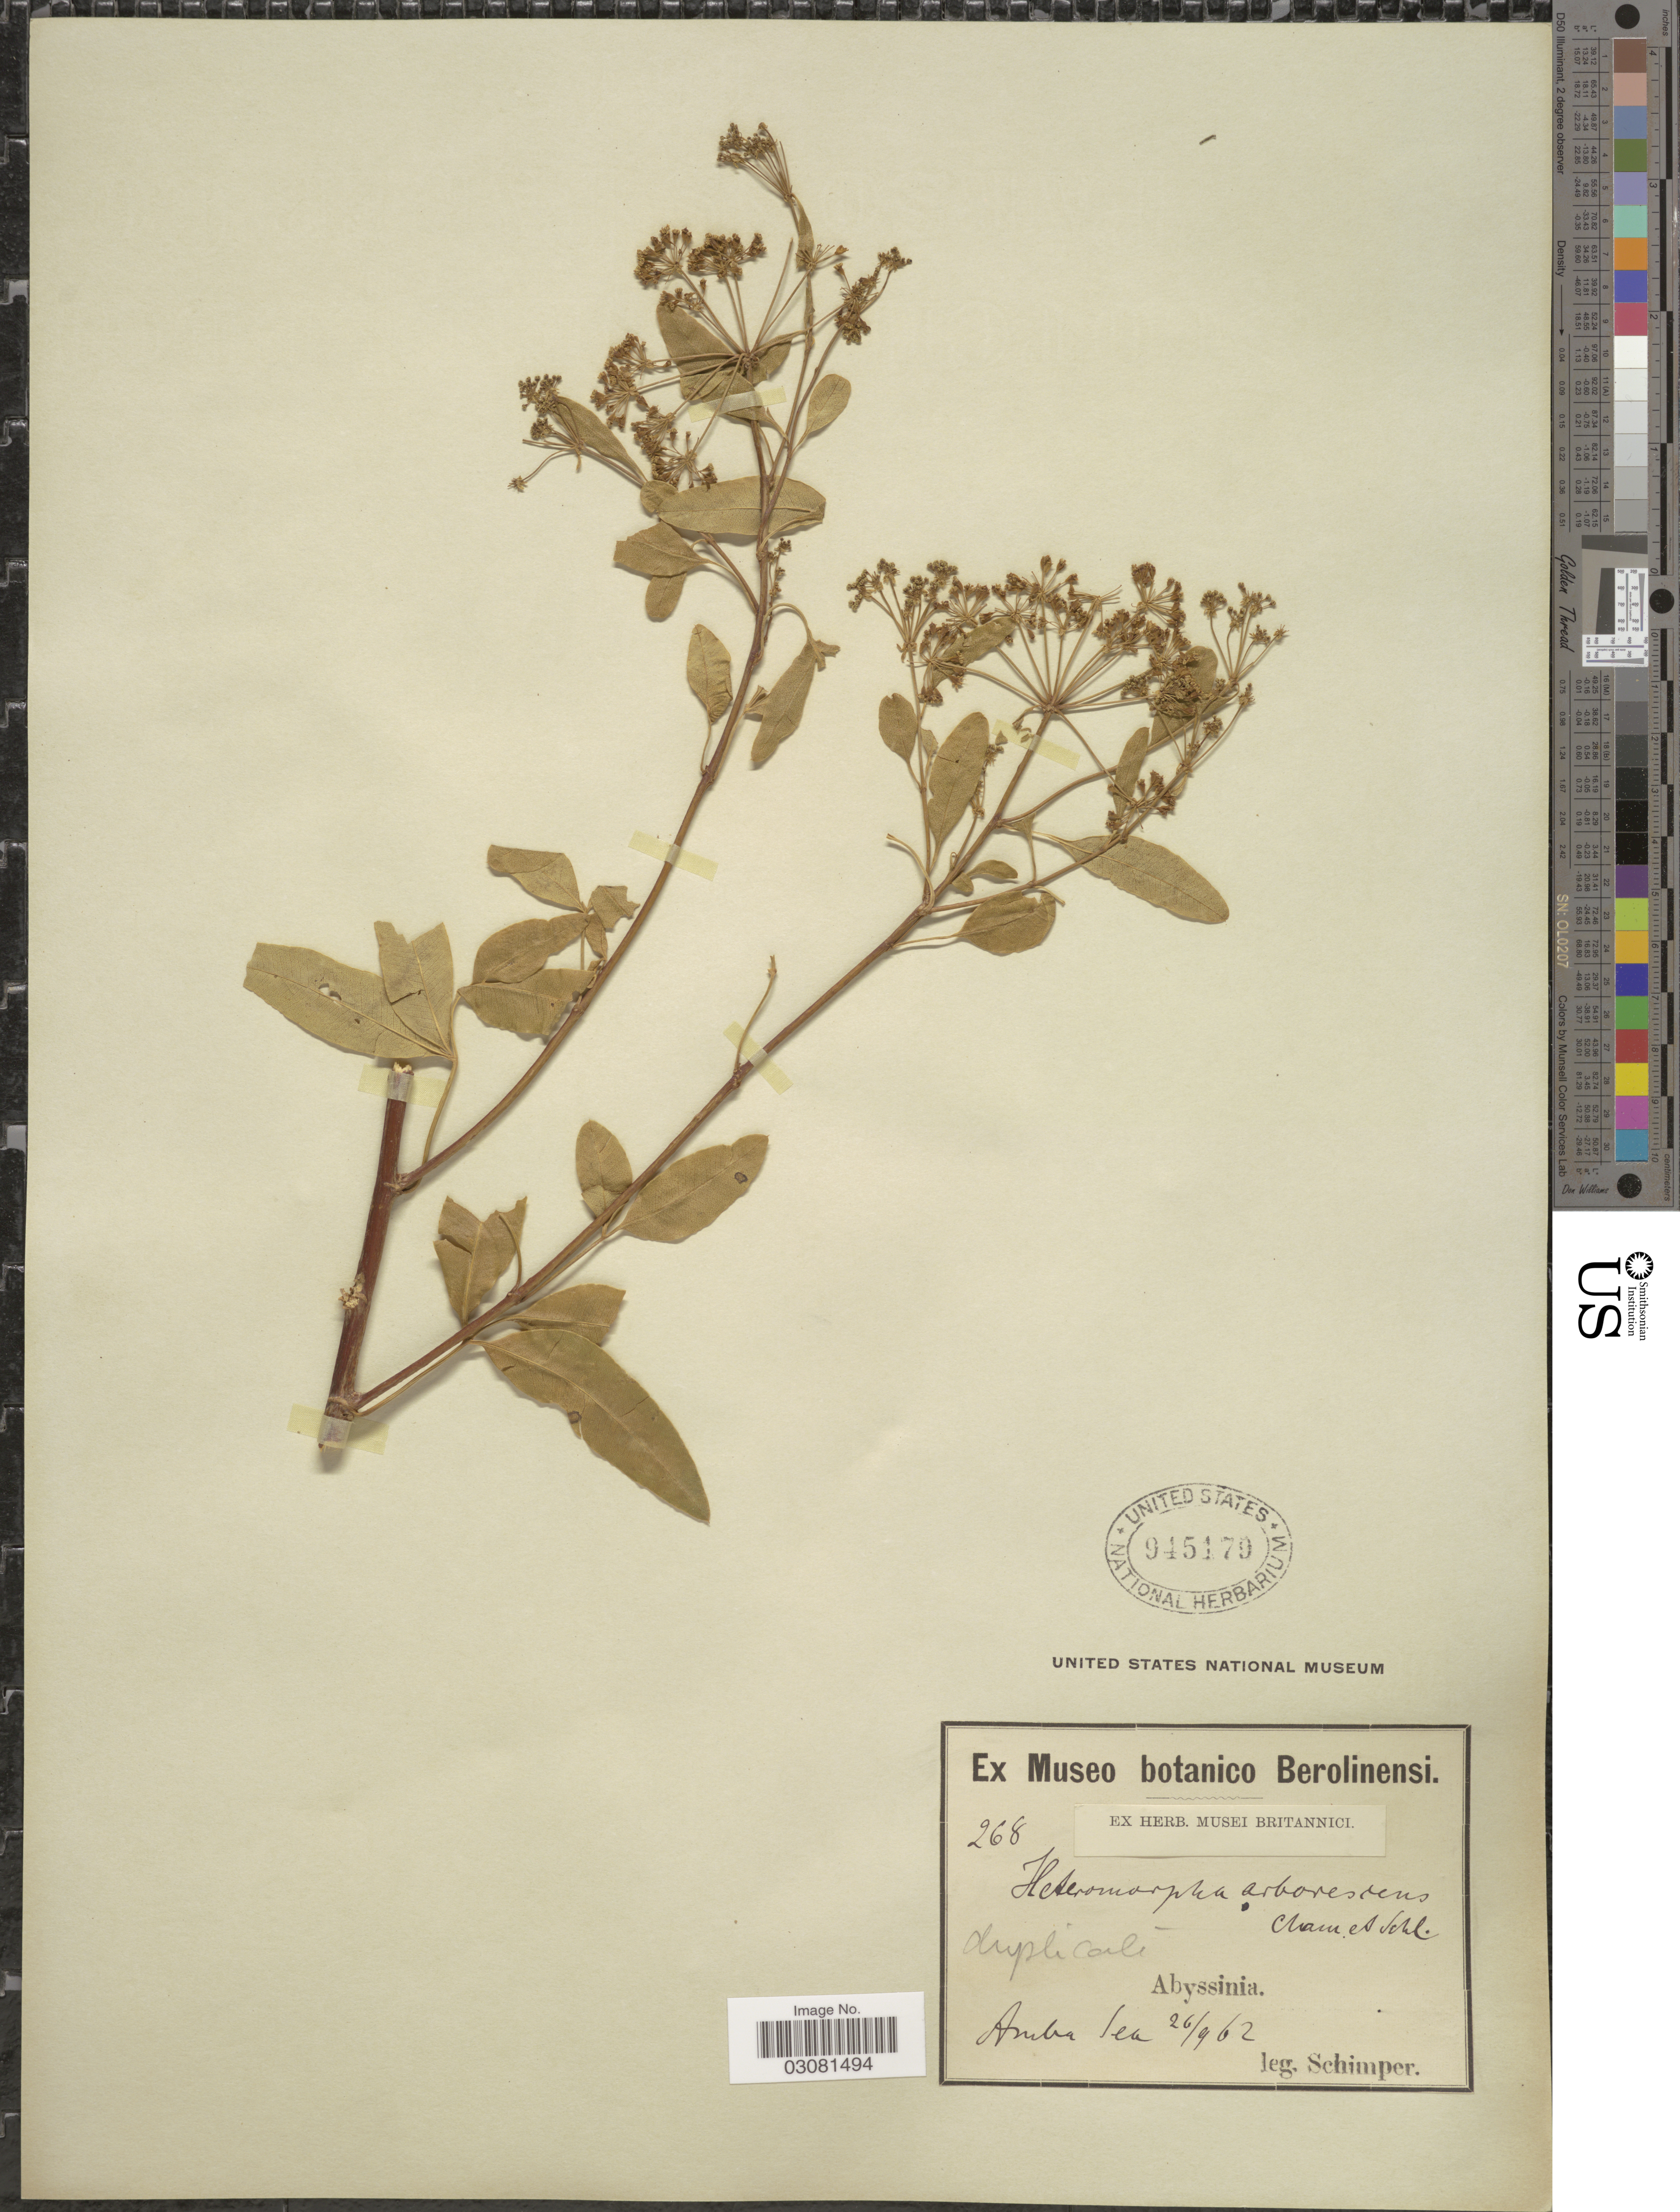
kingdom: Plantae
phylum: Tracheophyta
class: Magnoliopsida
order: Apiales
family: Apiaceae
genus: Heteromorpha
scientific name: Heteromorpha arborescens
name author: Cham. & Schltdl.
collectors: -. Schimper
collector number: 268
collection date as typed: Transcribed d/m/y: 26/9/62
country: Eritrea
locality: Abyssinia, Amba Sea.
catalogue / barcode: US 945179